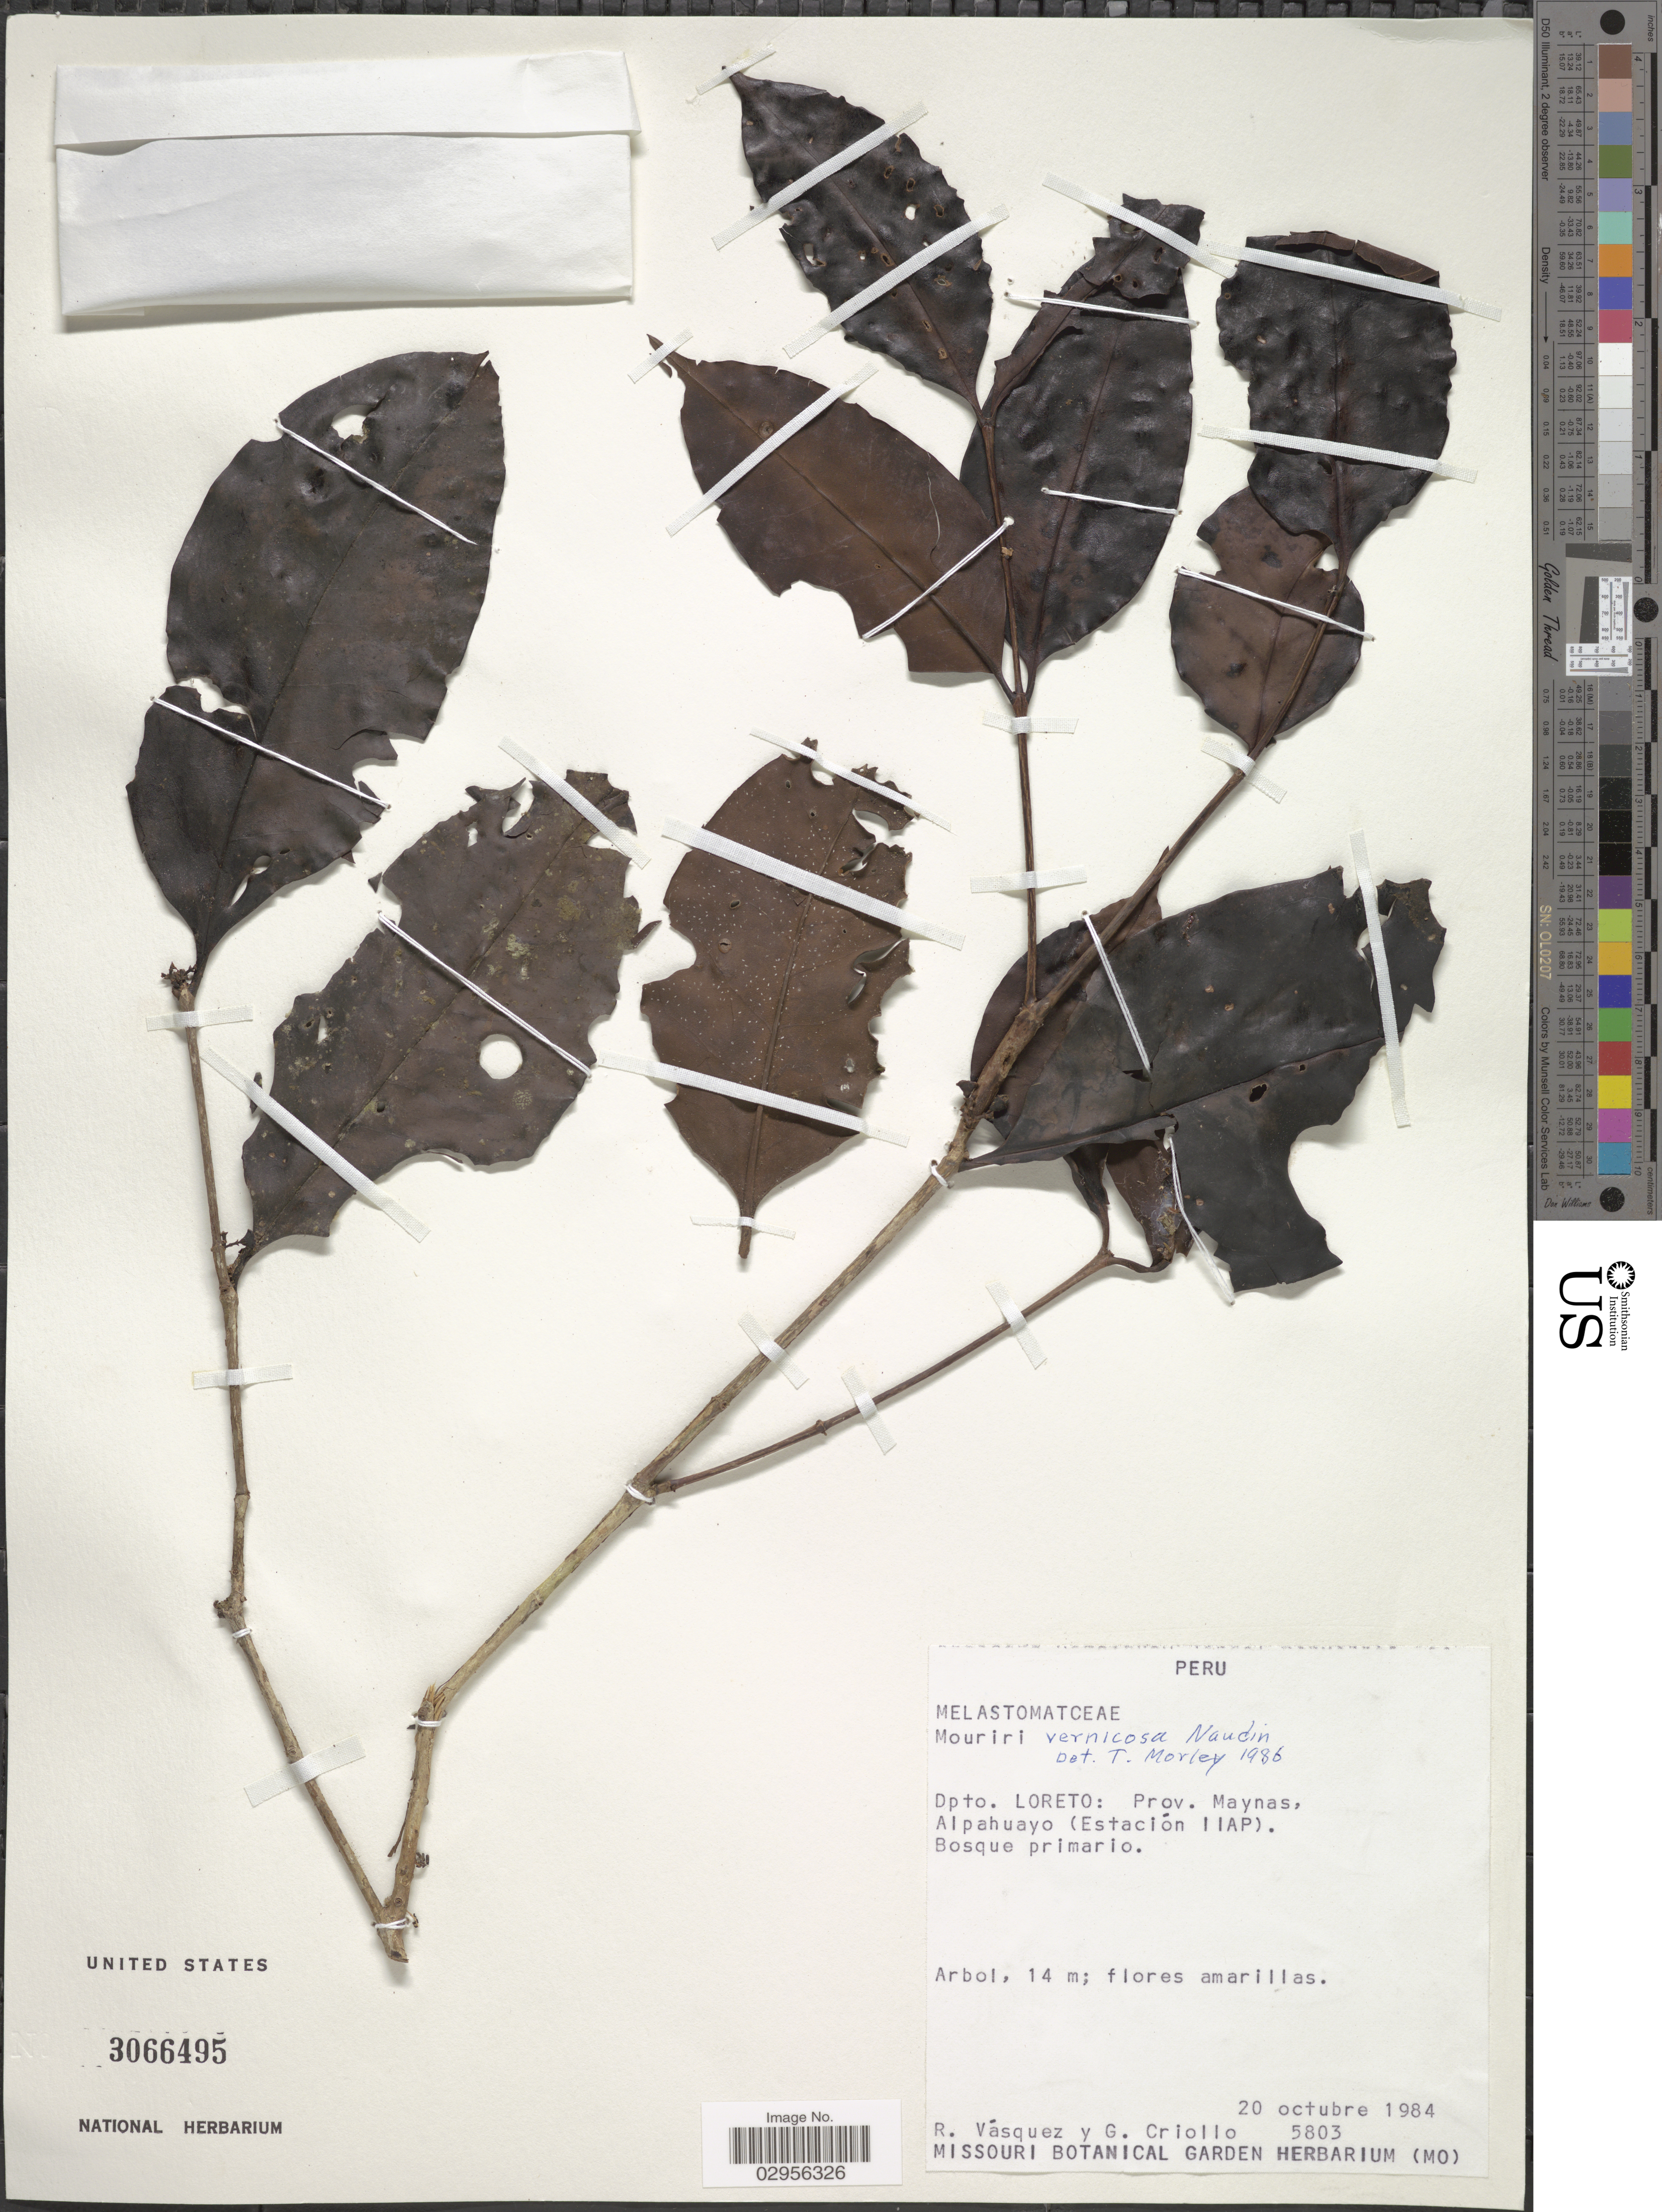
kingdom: Plantae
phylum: Tracheophyta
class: Magnoliopsida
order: Myrtales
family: Melastomataceae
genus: Mouriri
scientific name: Mouriri vernicosa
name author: Naudin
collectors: R. Vásquez & G. Criollo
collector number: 5803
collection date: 1984-10-20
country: Peru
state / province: Loreto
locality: Dpto. Loreto: Prov. Maynas, Alpahuayo (Estación IIAP).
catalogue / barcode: US 3066495